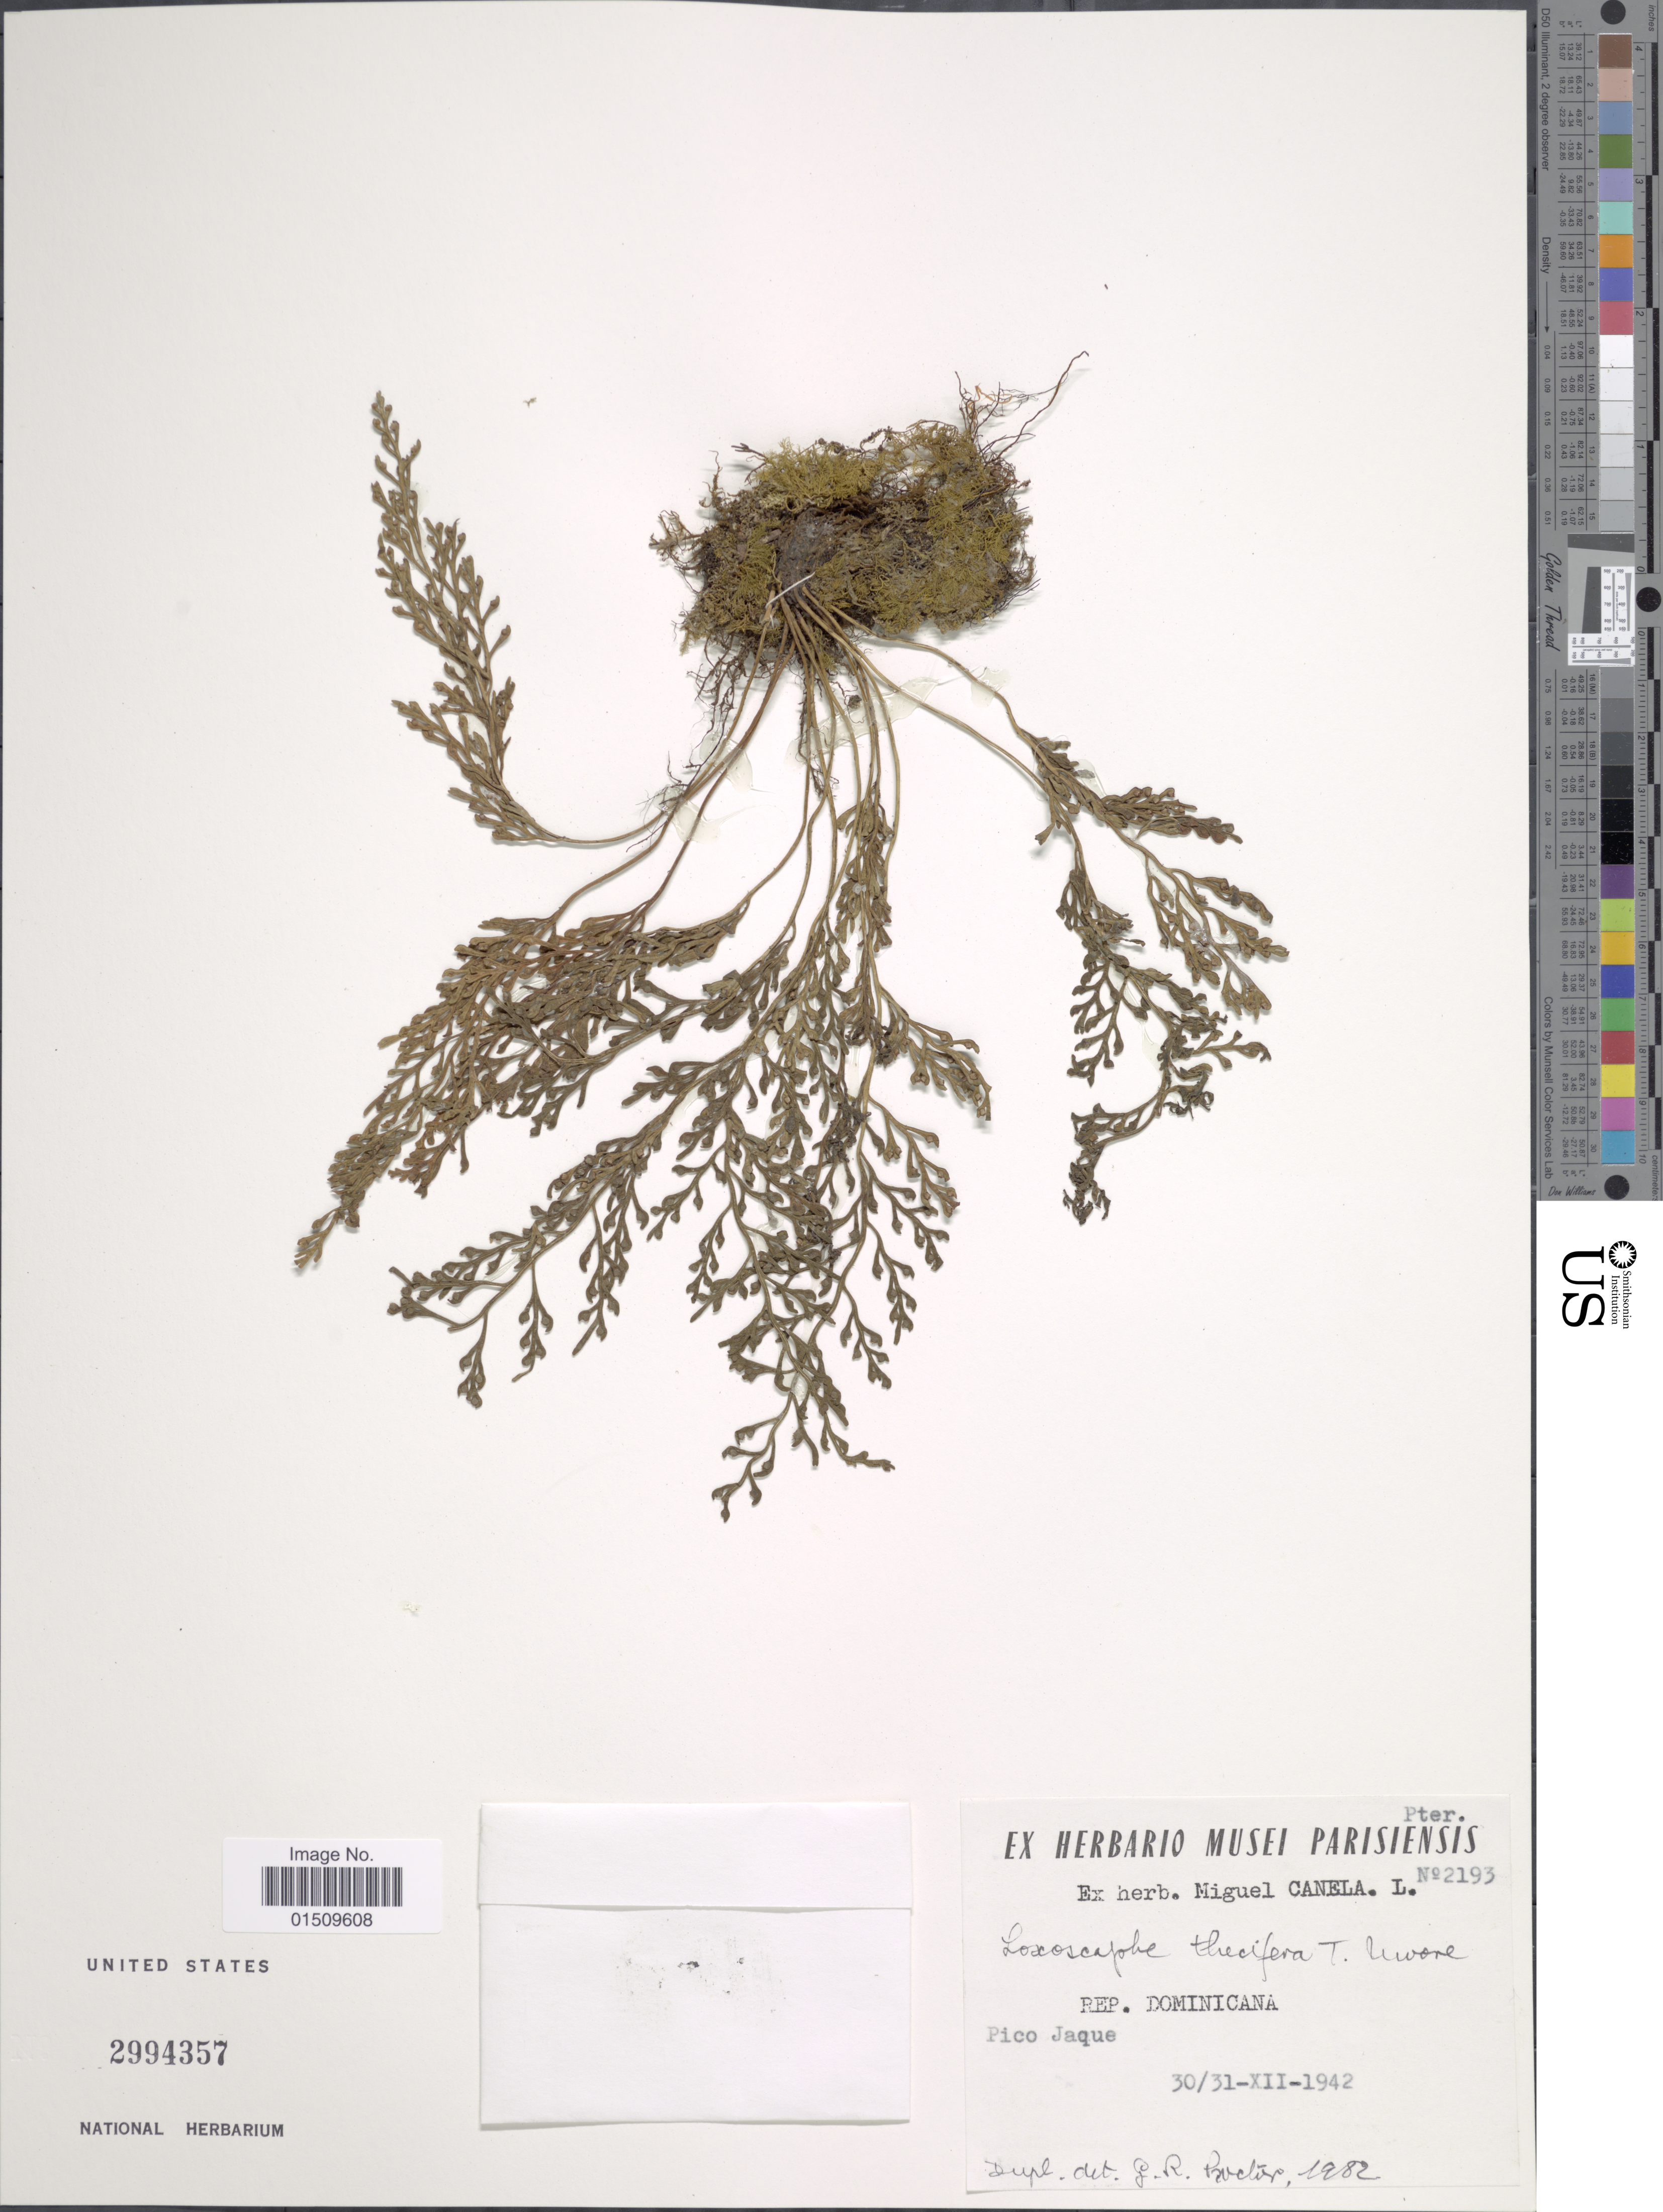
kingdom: Plantae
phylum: Tracheophyta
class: Polypodiopsida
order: Polypodiales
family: Aspleniaceae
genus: Asplenium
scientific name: Asplenium theciferum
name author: (Kunth) Mett.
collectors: ex herb. M. Canela-L.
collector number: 2193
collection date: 1942-12-30/1942-12-31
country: Dominican Republic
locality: Rep. Dominicana, Pico Jaque.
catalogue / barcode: US 2994357